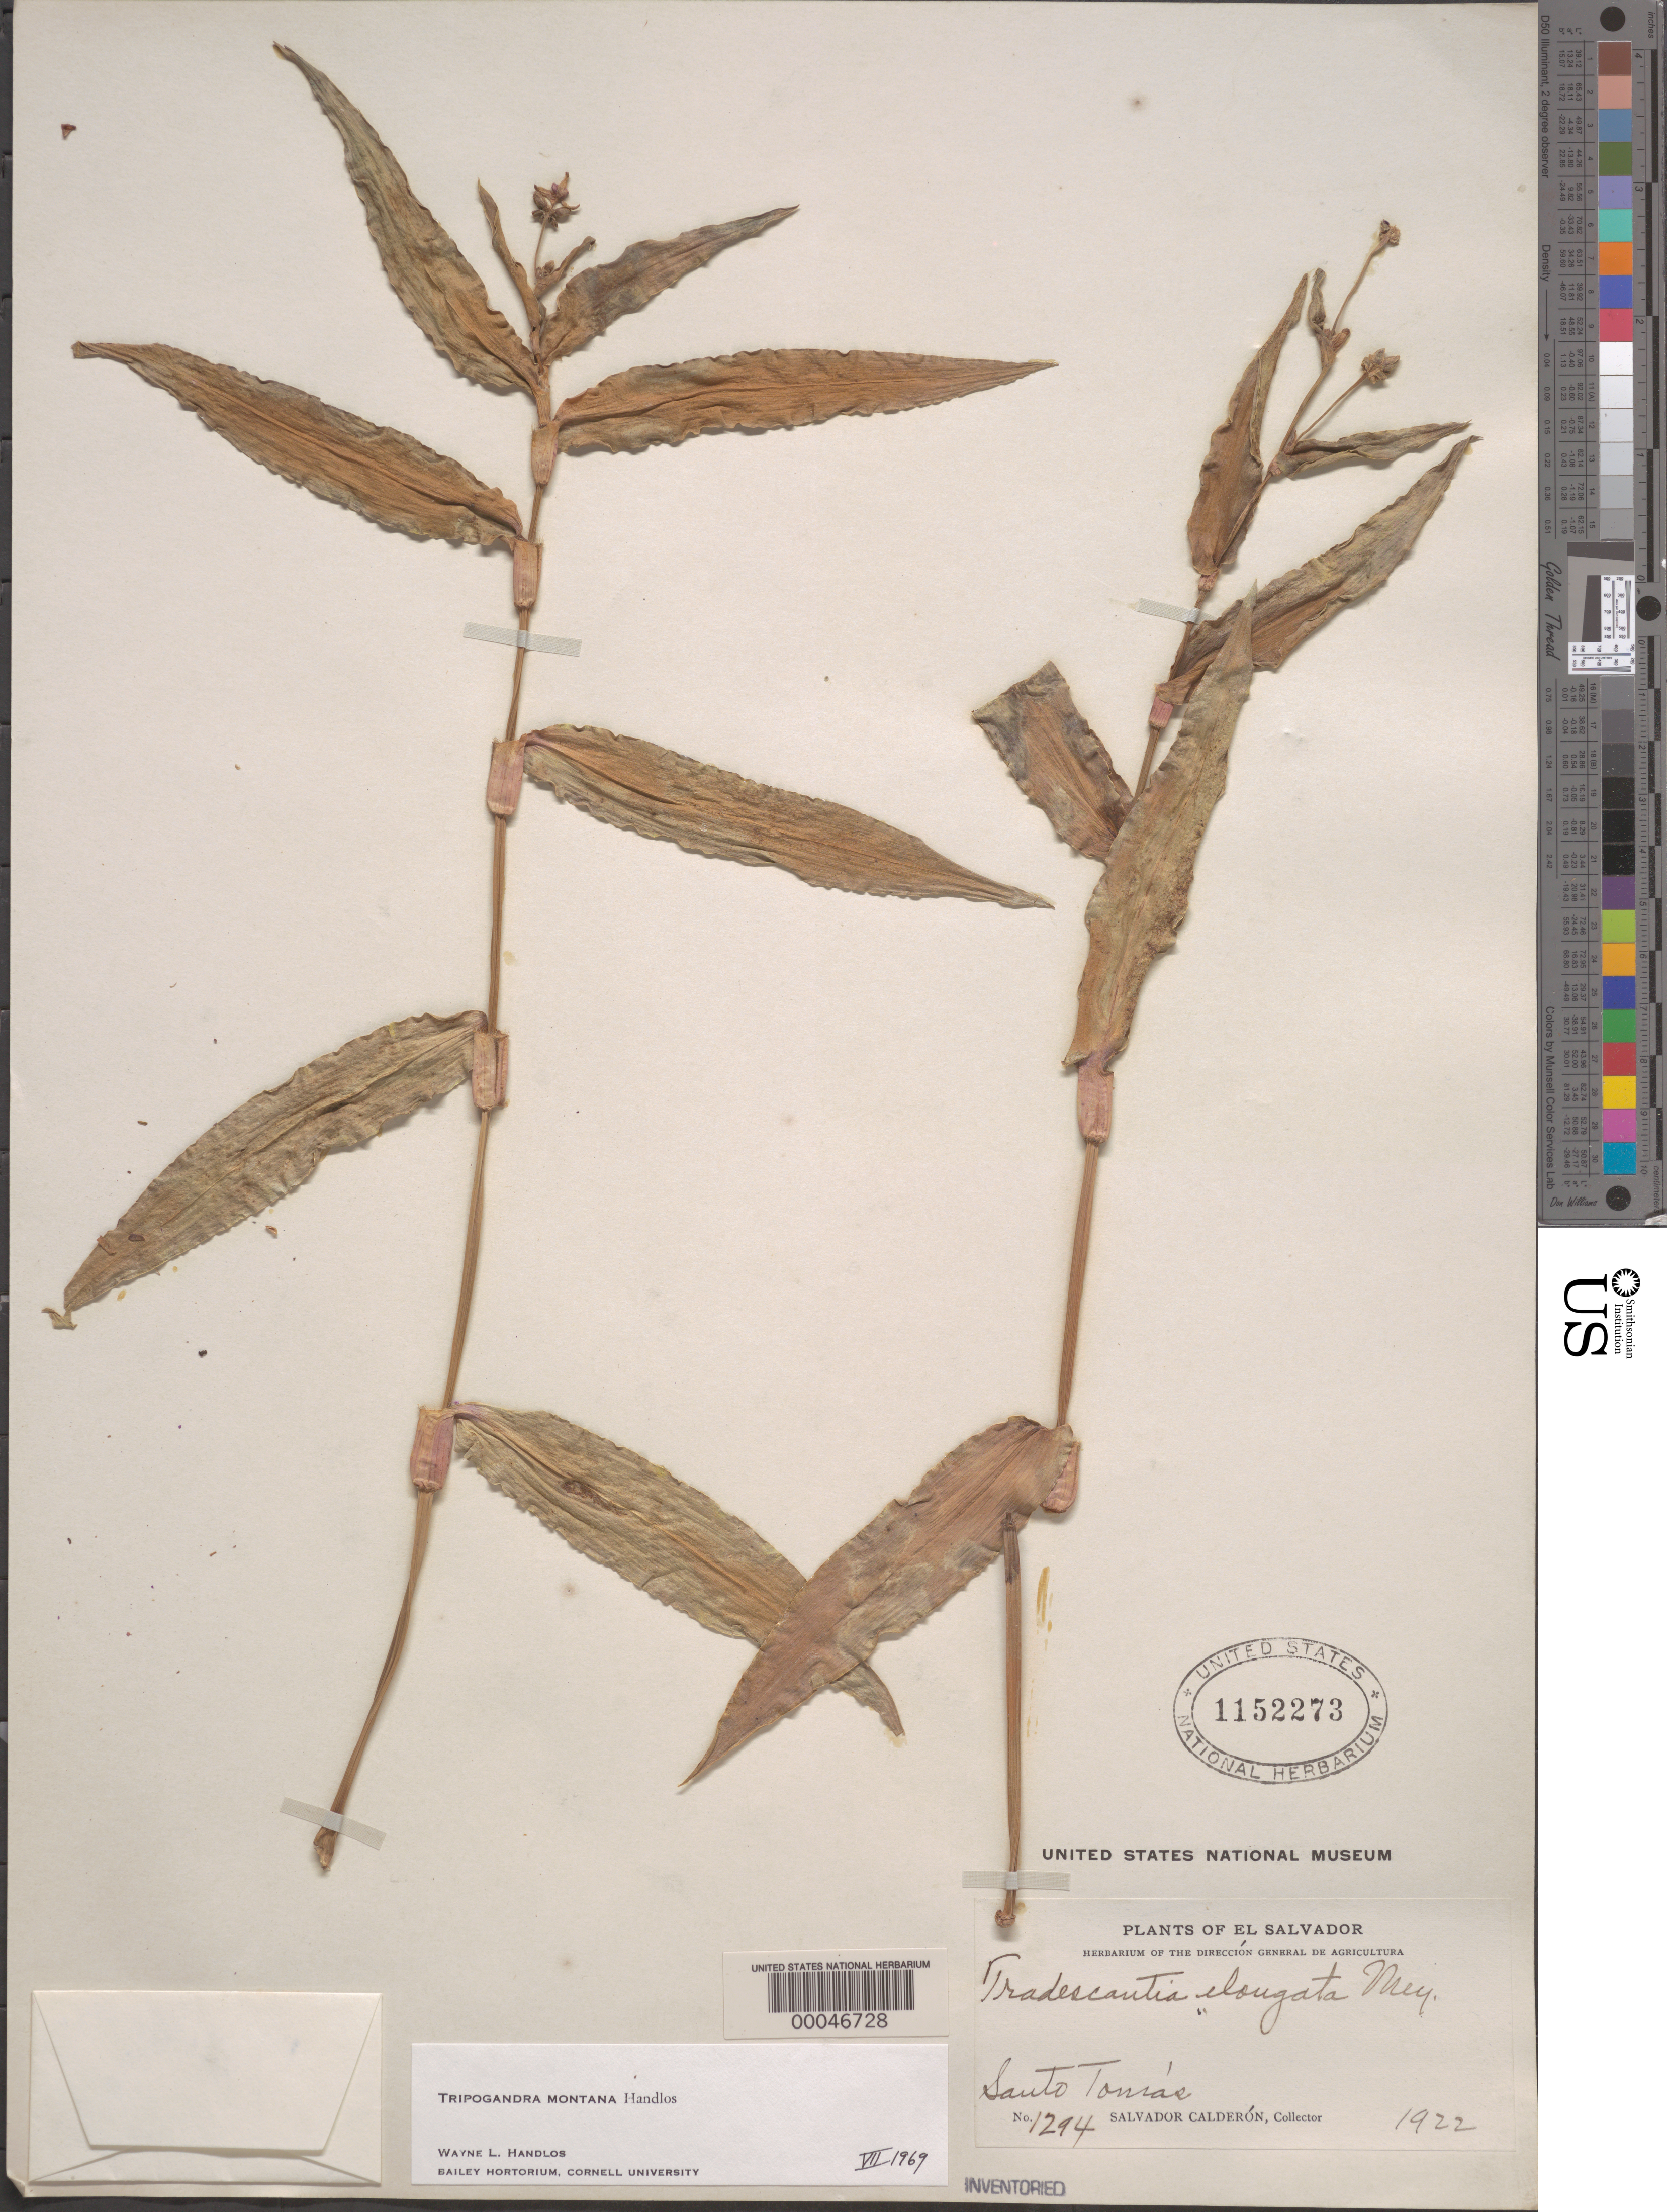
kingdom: Plantae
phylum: Tracheophyta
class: Liliopsida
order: Commelinales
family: Commelinaceae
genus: Tripogandra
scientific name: Tripogandra montana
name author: Handlos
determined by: Handlos, W. L.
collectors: S. Calderón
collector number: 1294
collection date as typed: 1922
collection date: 1922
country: El Salvador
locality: Santo tomas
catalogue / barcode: US 1152273